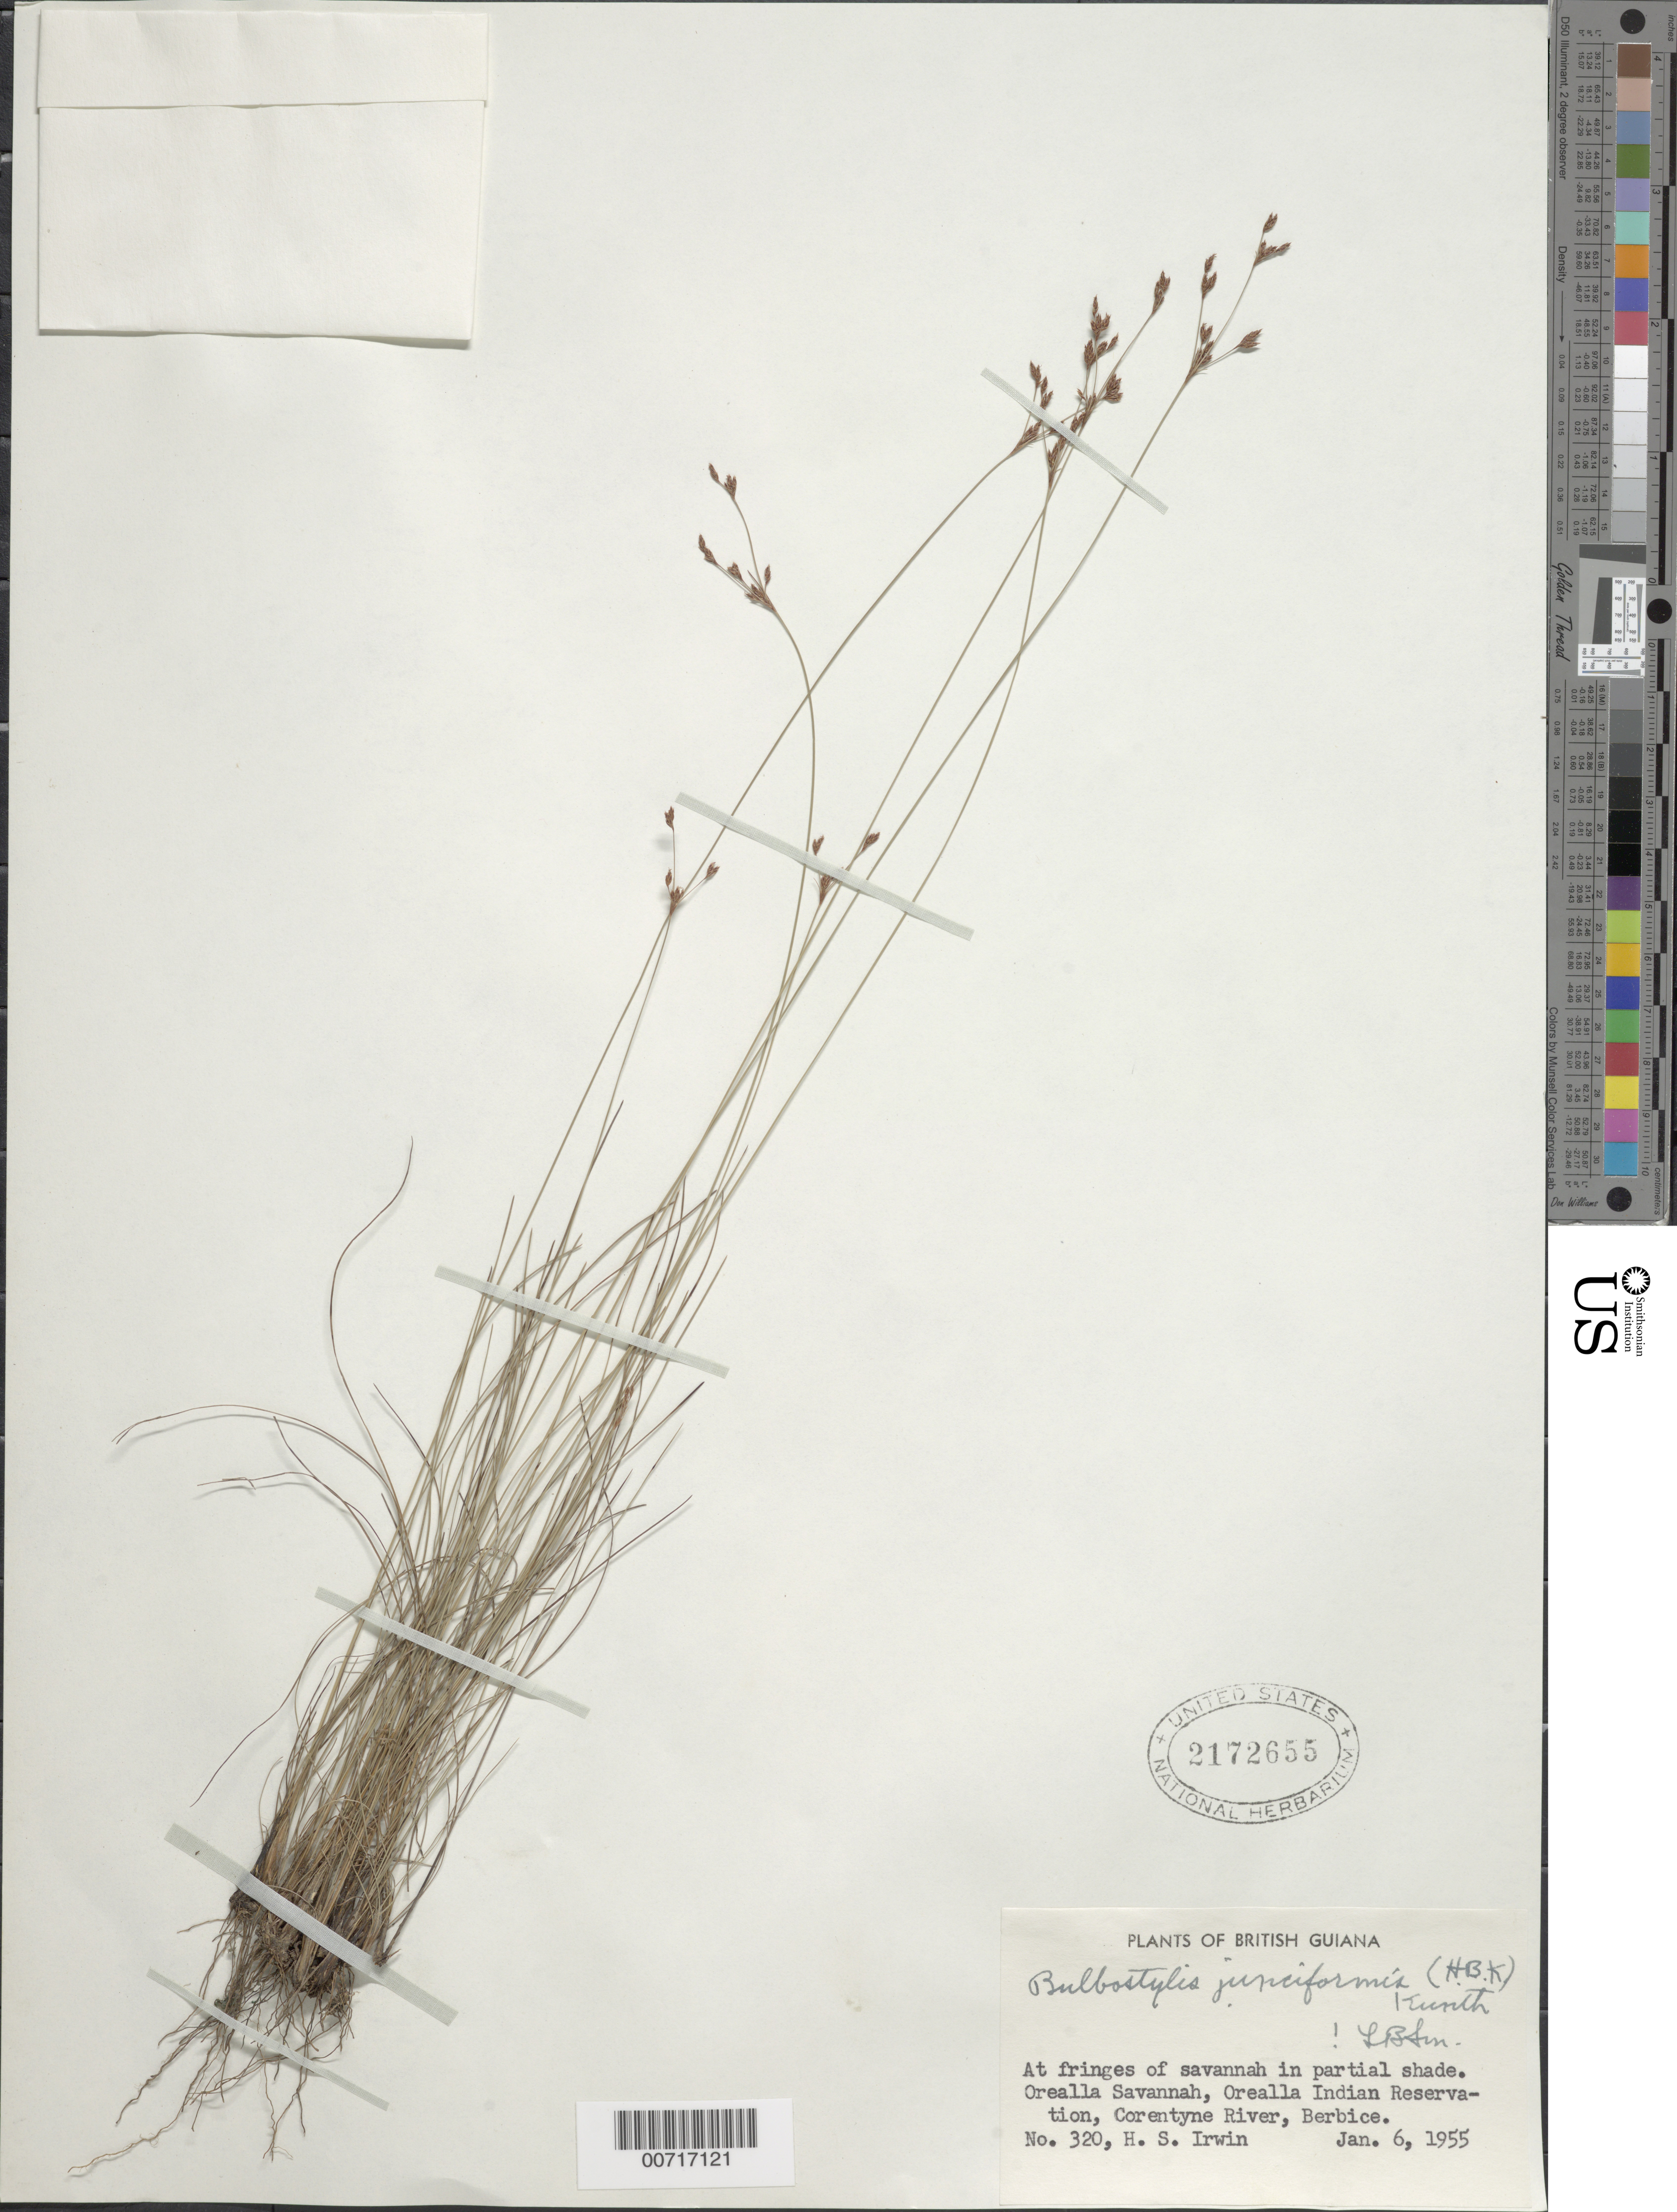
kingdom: Plantae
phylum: Tracheophyta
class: Liliopsida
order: Poales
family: Cyperaceae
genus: Bulbostylis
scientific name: Bulbostylis junciformis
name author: (Kunth) C.B. Clarke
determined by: Smith, Lyman B., (US), NMNH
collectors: H. Irwin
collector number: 320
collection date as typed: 6-Jan-55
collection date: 1955-01-06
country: Guyana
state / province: E. Berbice-Corentyne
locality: Orealla Savanna, Orealla Indian Reservation, Corentyne River, Berbice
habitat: Fringes of savanna in partial shade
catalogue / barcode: US 2172655